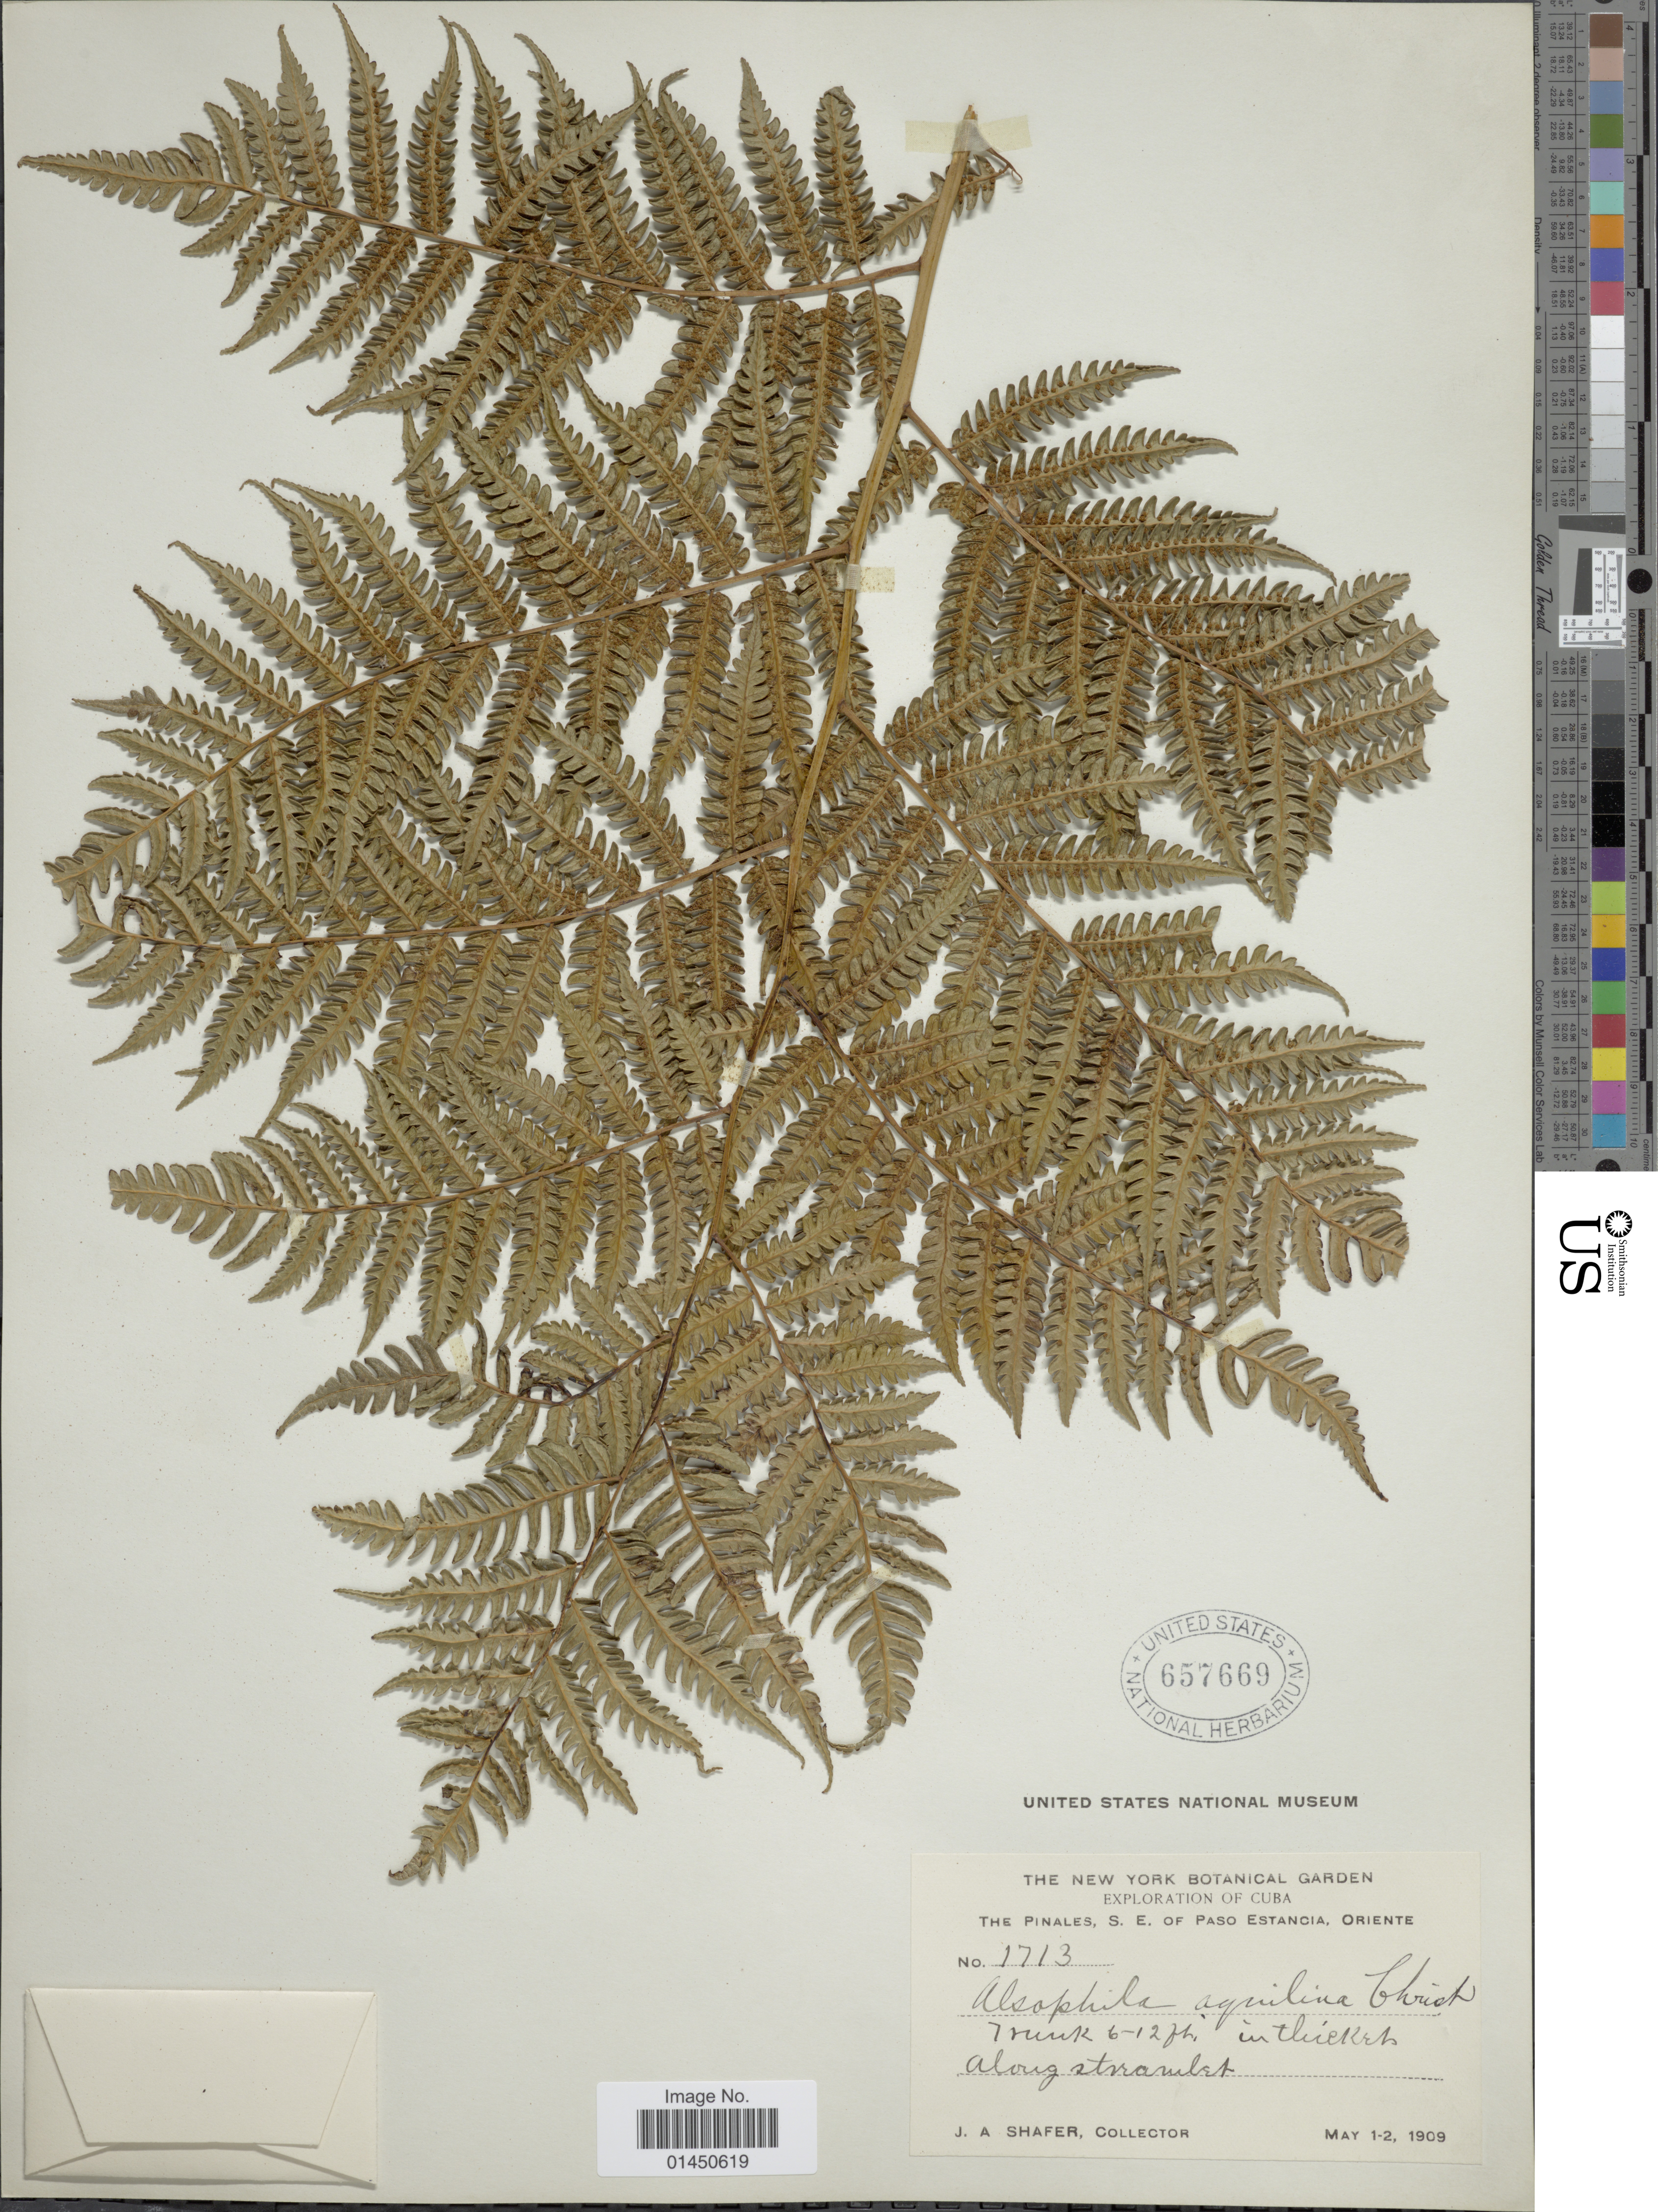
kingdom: Plantae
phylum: Tracheophyta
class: Polypodiopsida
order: Cyatheales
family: Cyatheaceae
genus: Cyathea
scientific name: Cyathea parvula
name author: (Jenman) Domin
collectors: J. A. Shafer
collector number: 1713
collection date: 1909-05-01/1909-05-02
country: Cuba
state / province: Oriente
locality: The Pinales, S.E. of Paso Estancia, along streamlet.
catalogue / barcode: US 657669